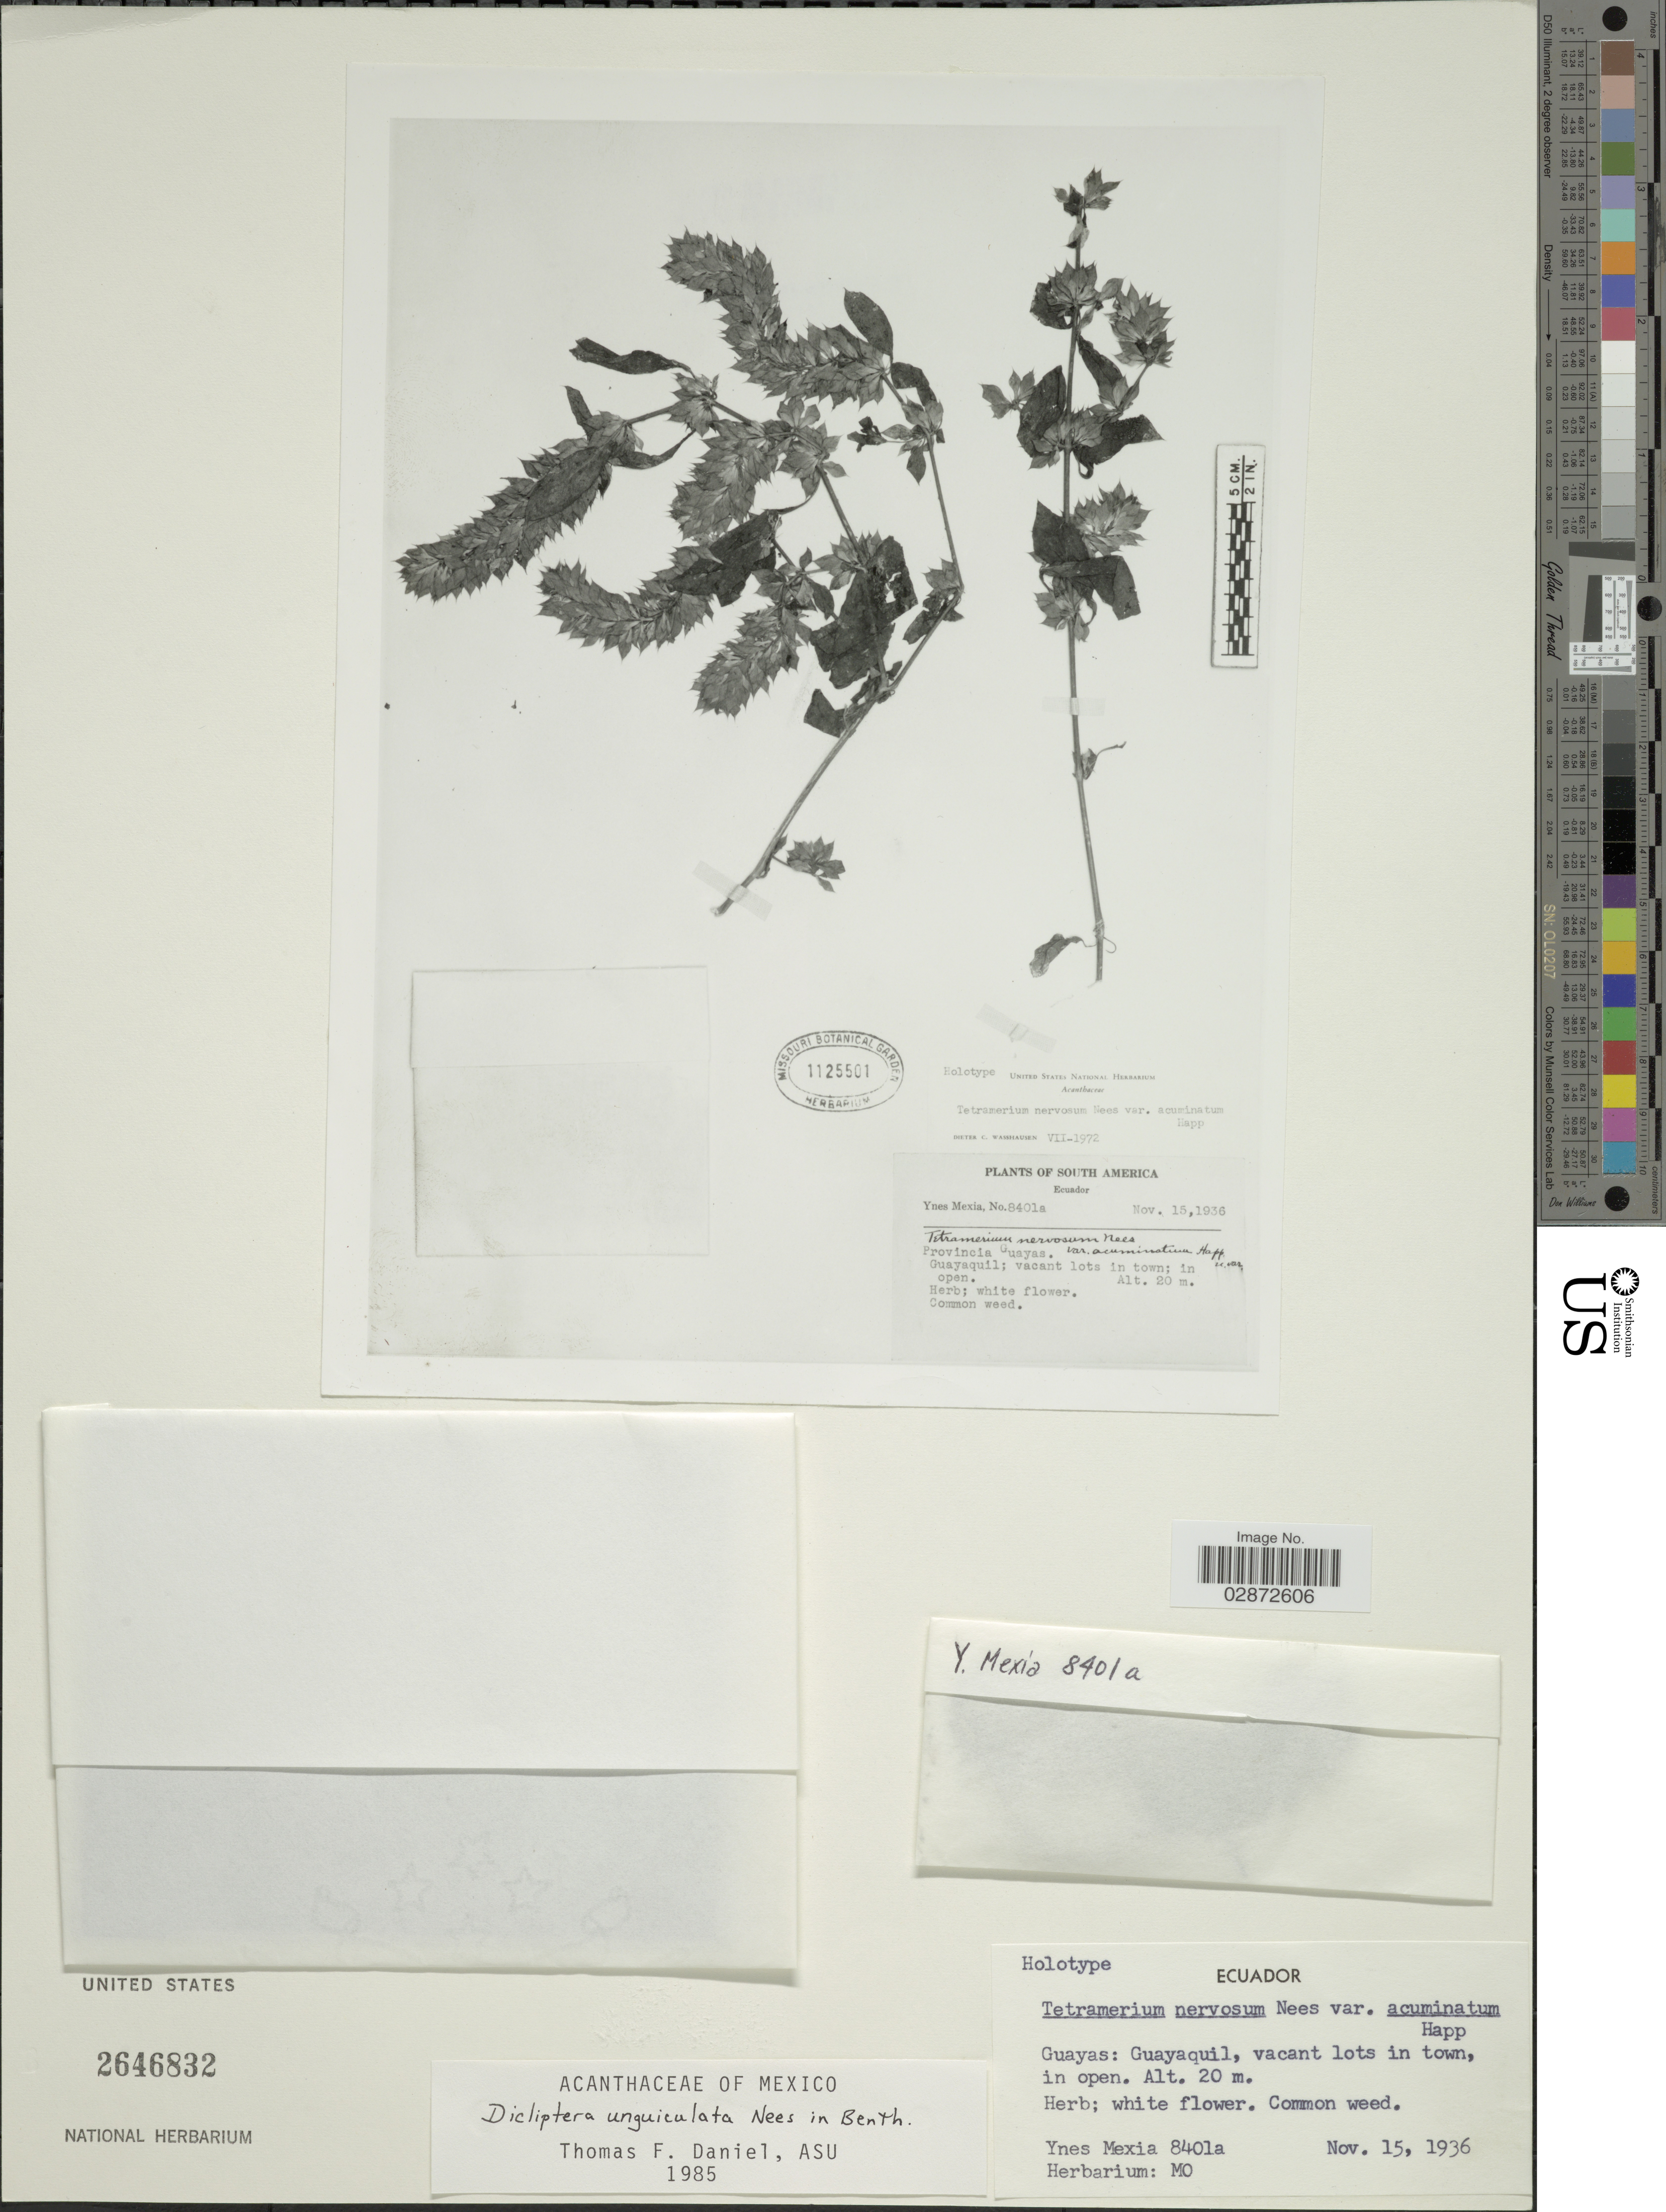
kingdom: Plantae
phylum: Tracheophyta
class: Magnoliopsida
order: Lamiales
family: Acanthaceae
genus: Dicliptera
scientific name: Dicliptera unguiculata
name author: Nees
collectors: Y. Mexia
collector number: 8401a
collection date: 1936-11-15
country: Ecuador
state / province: Guayas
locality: Guayas: Guayaquil, vacant lots in town, in open.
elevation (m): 20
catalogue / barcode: US 2646832